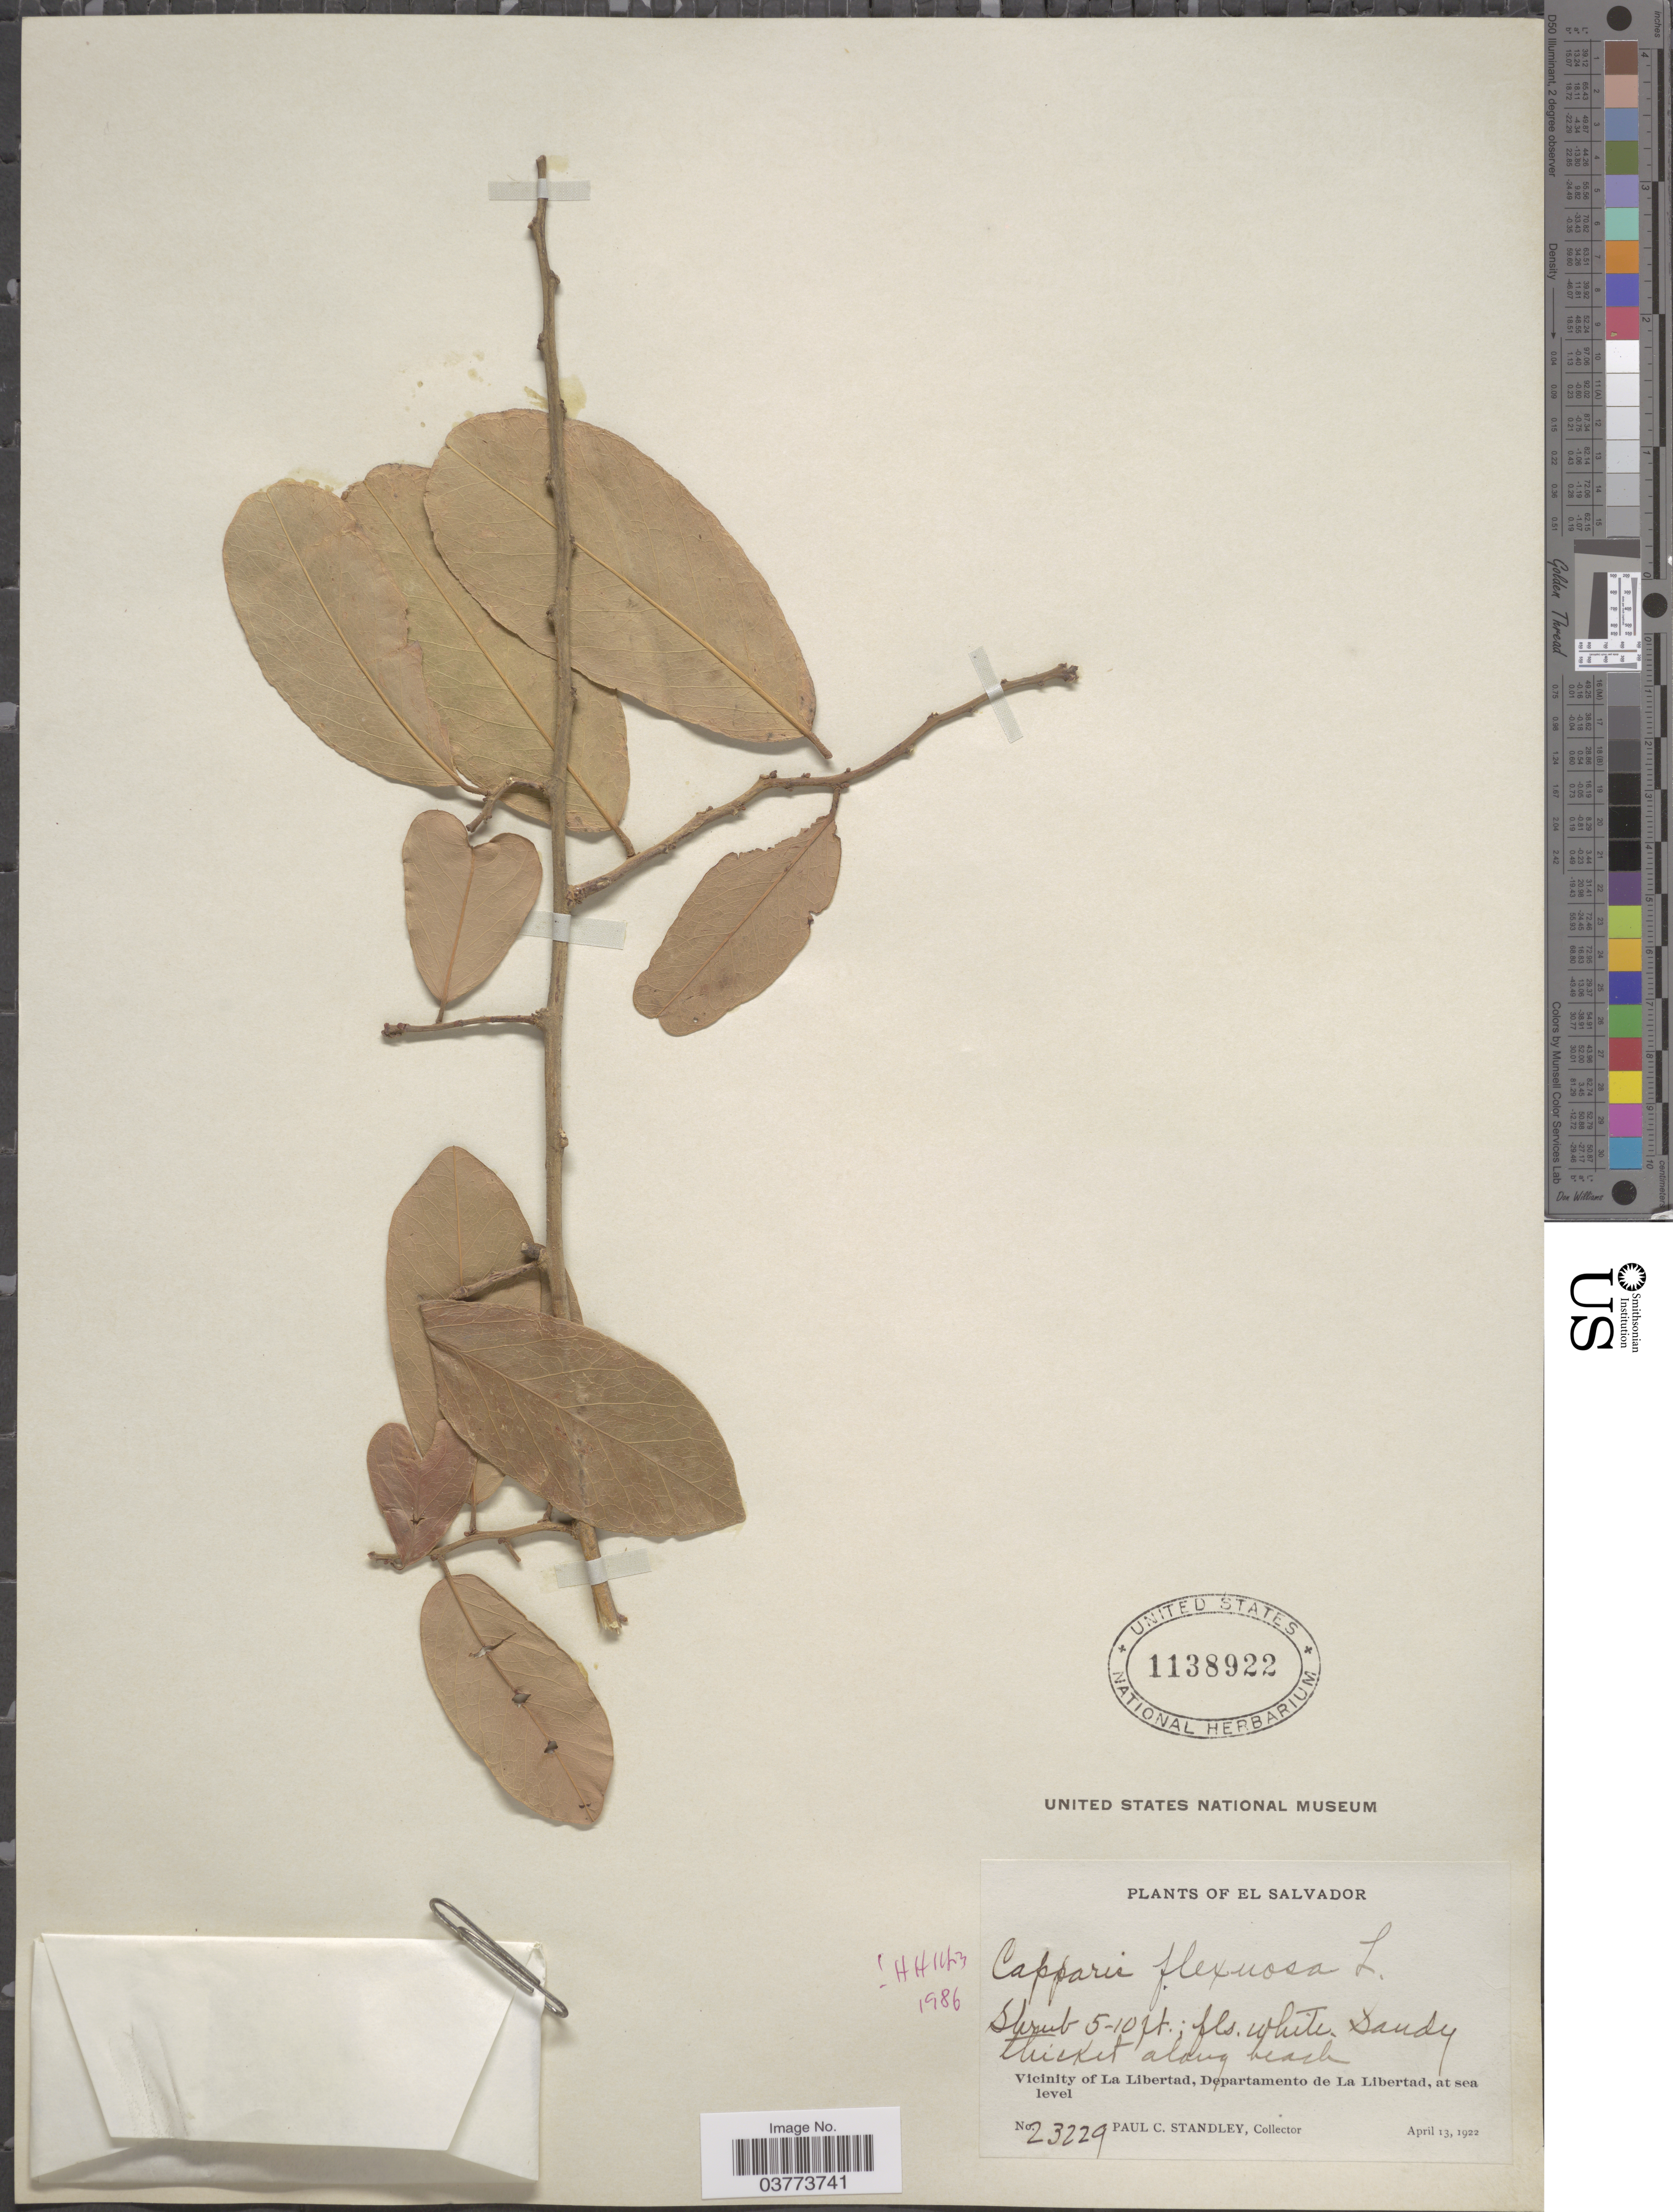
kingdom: Plantae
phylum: Tracheophyta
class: Magnoliopsida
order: Brassicales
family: Capparaceae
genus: Cynophalla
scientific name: Cynophalla flexuosa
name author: (L.) J. Presl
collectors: P. C. Standley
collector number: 23229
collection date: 1922-04-13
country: El Salvador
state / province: La Libertad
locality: Thicket along beach. Vicinity of La Libertad, Departamento de La Libertad.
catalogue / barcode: US 1138922